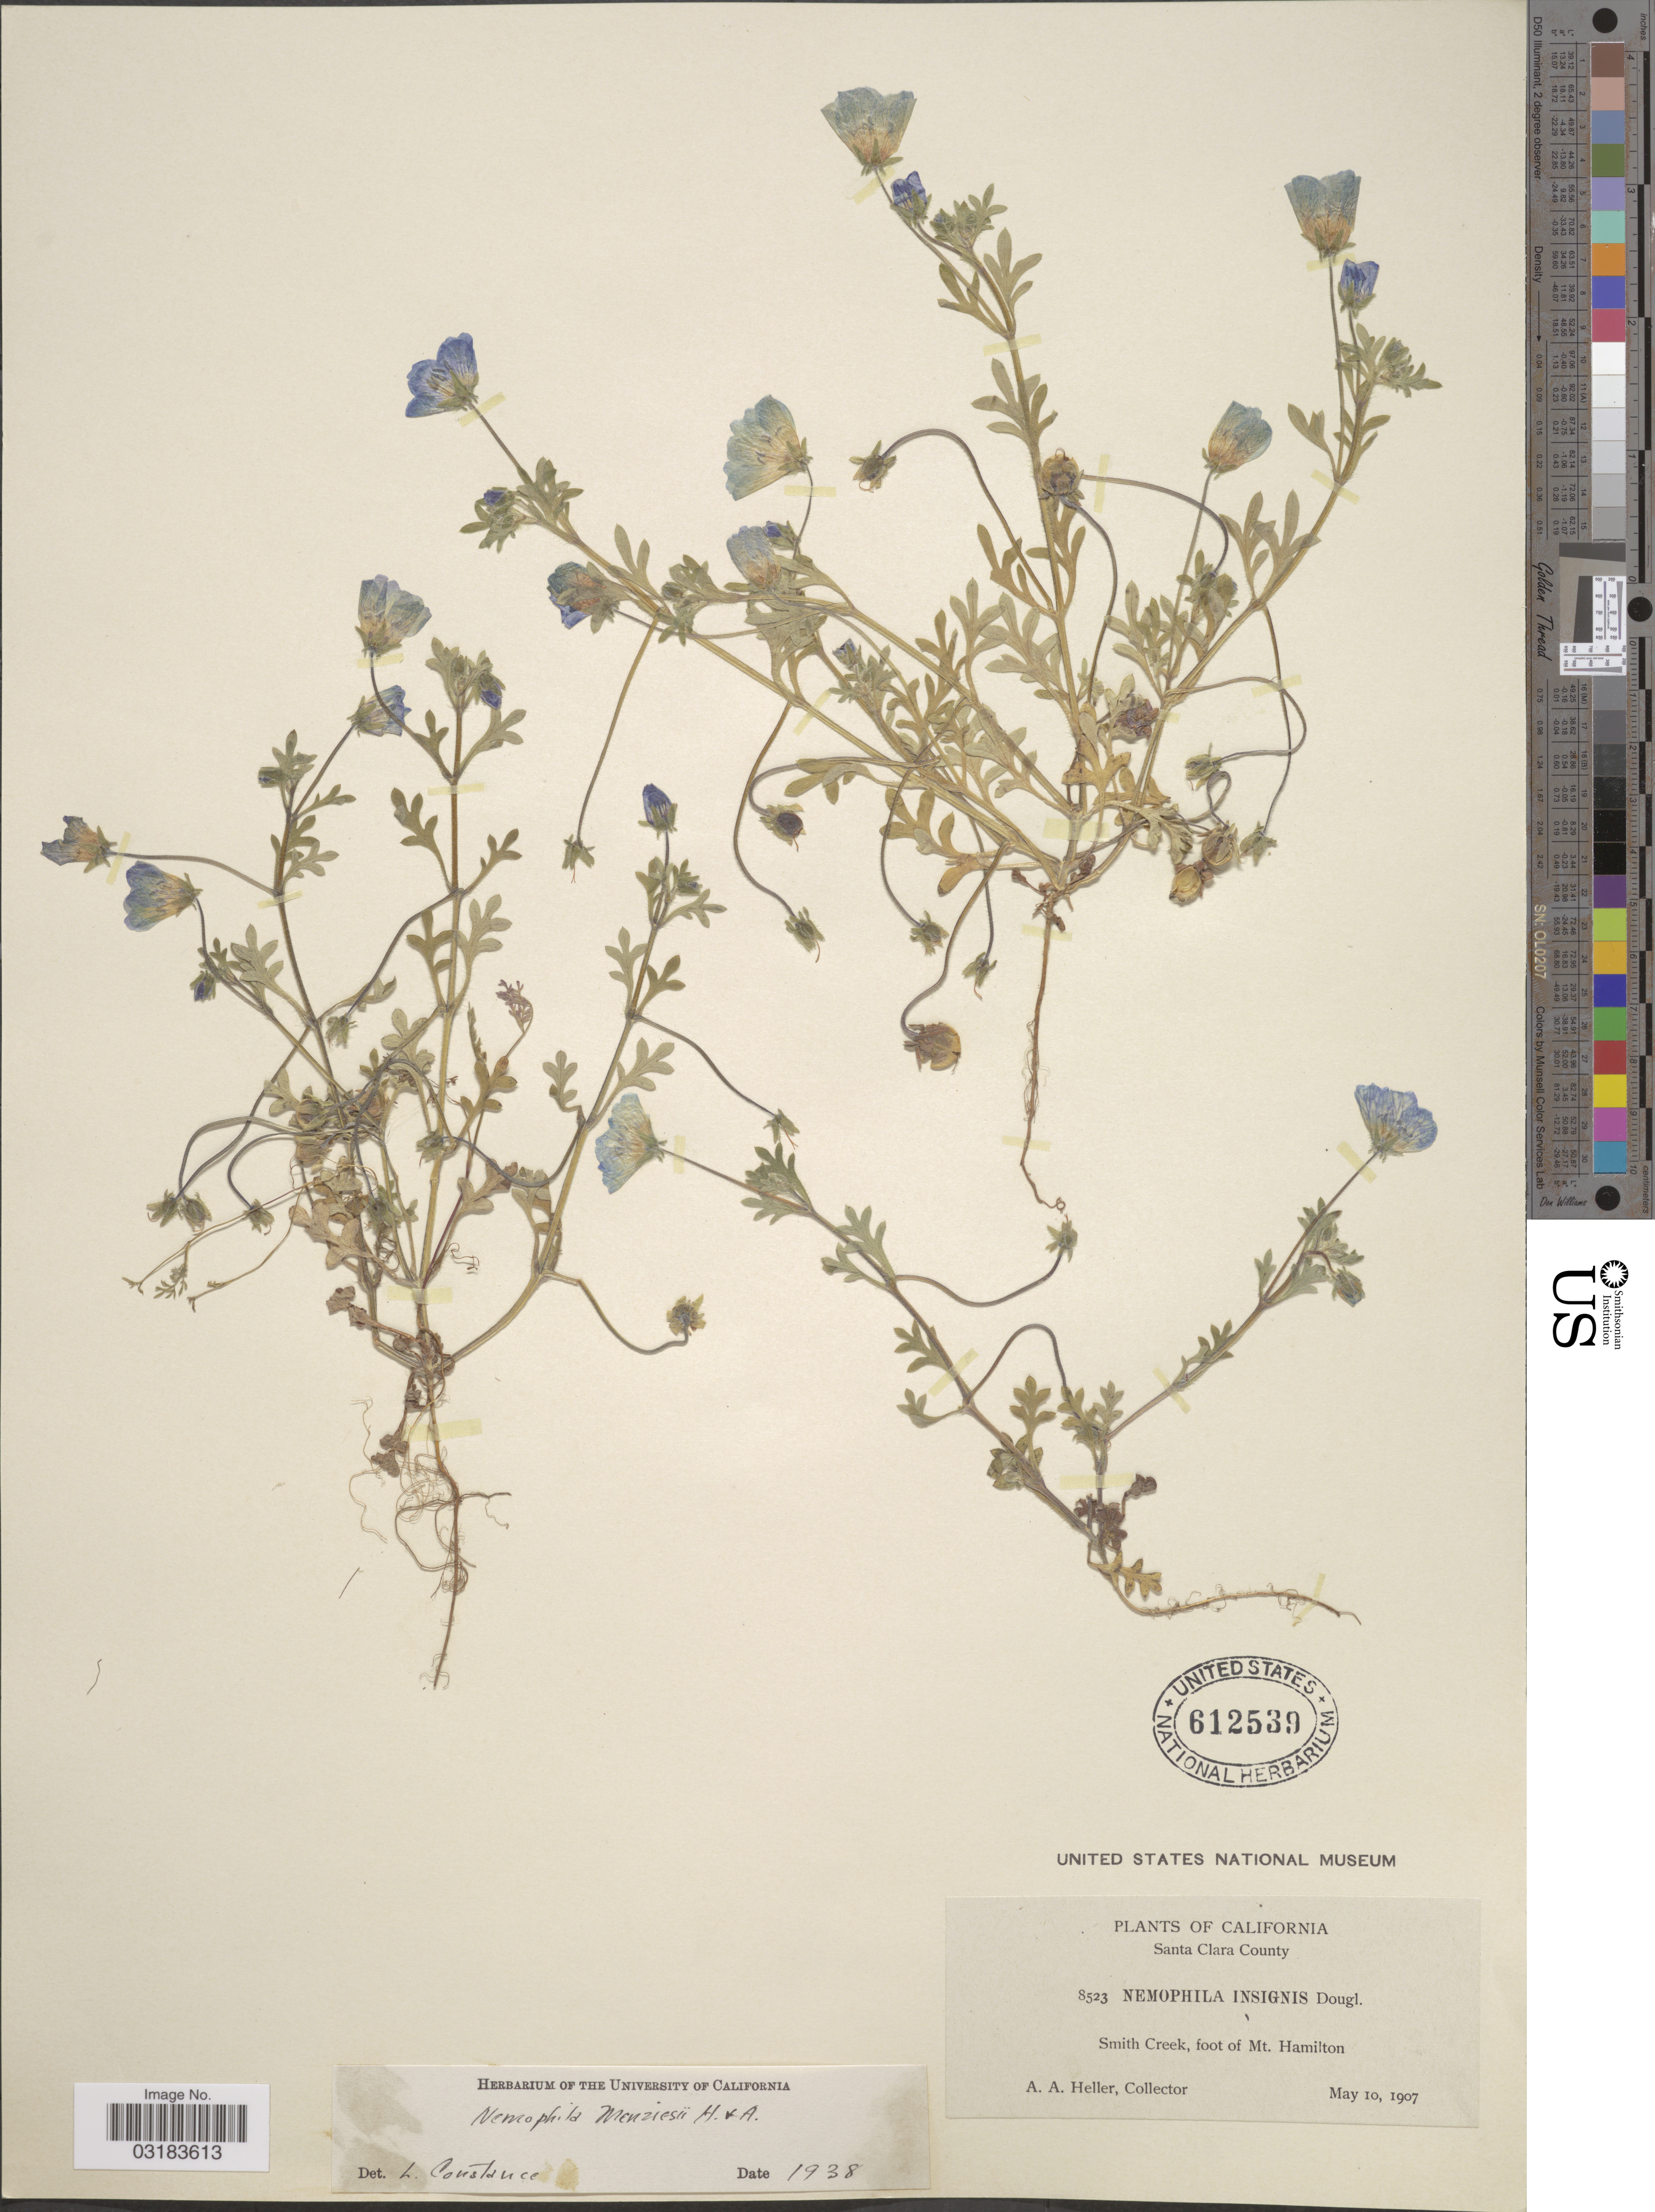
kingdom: Plantae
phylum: Tracheophyta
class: Magnoliopsida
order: Boraginales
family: Hydrophyllaceae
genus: Nemophila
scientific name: Nemophila menziesii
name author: Hook. & Arn.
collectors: A. A. Heller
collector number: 8523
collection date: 1907-05-10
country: United States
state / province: California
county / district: Santa Clara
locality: Santa Clara County. Smith Creek, foot of Mt. Hamilton.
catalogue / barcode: US 612539